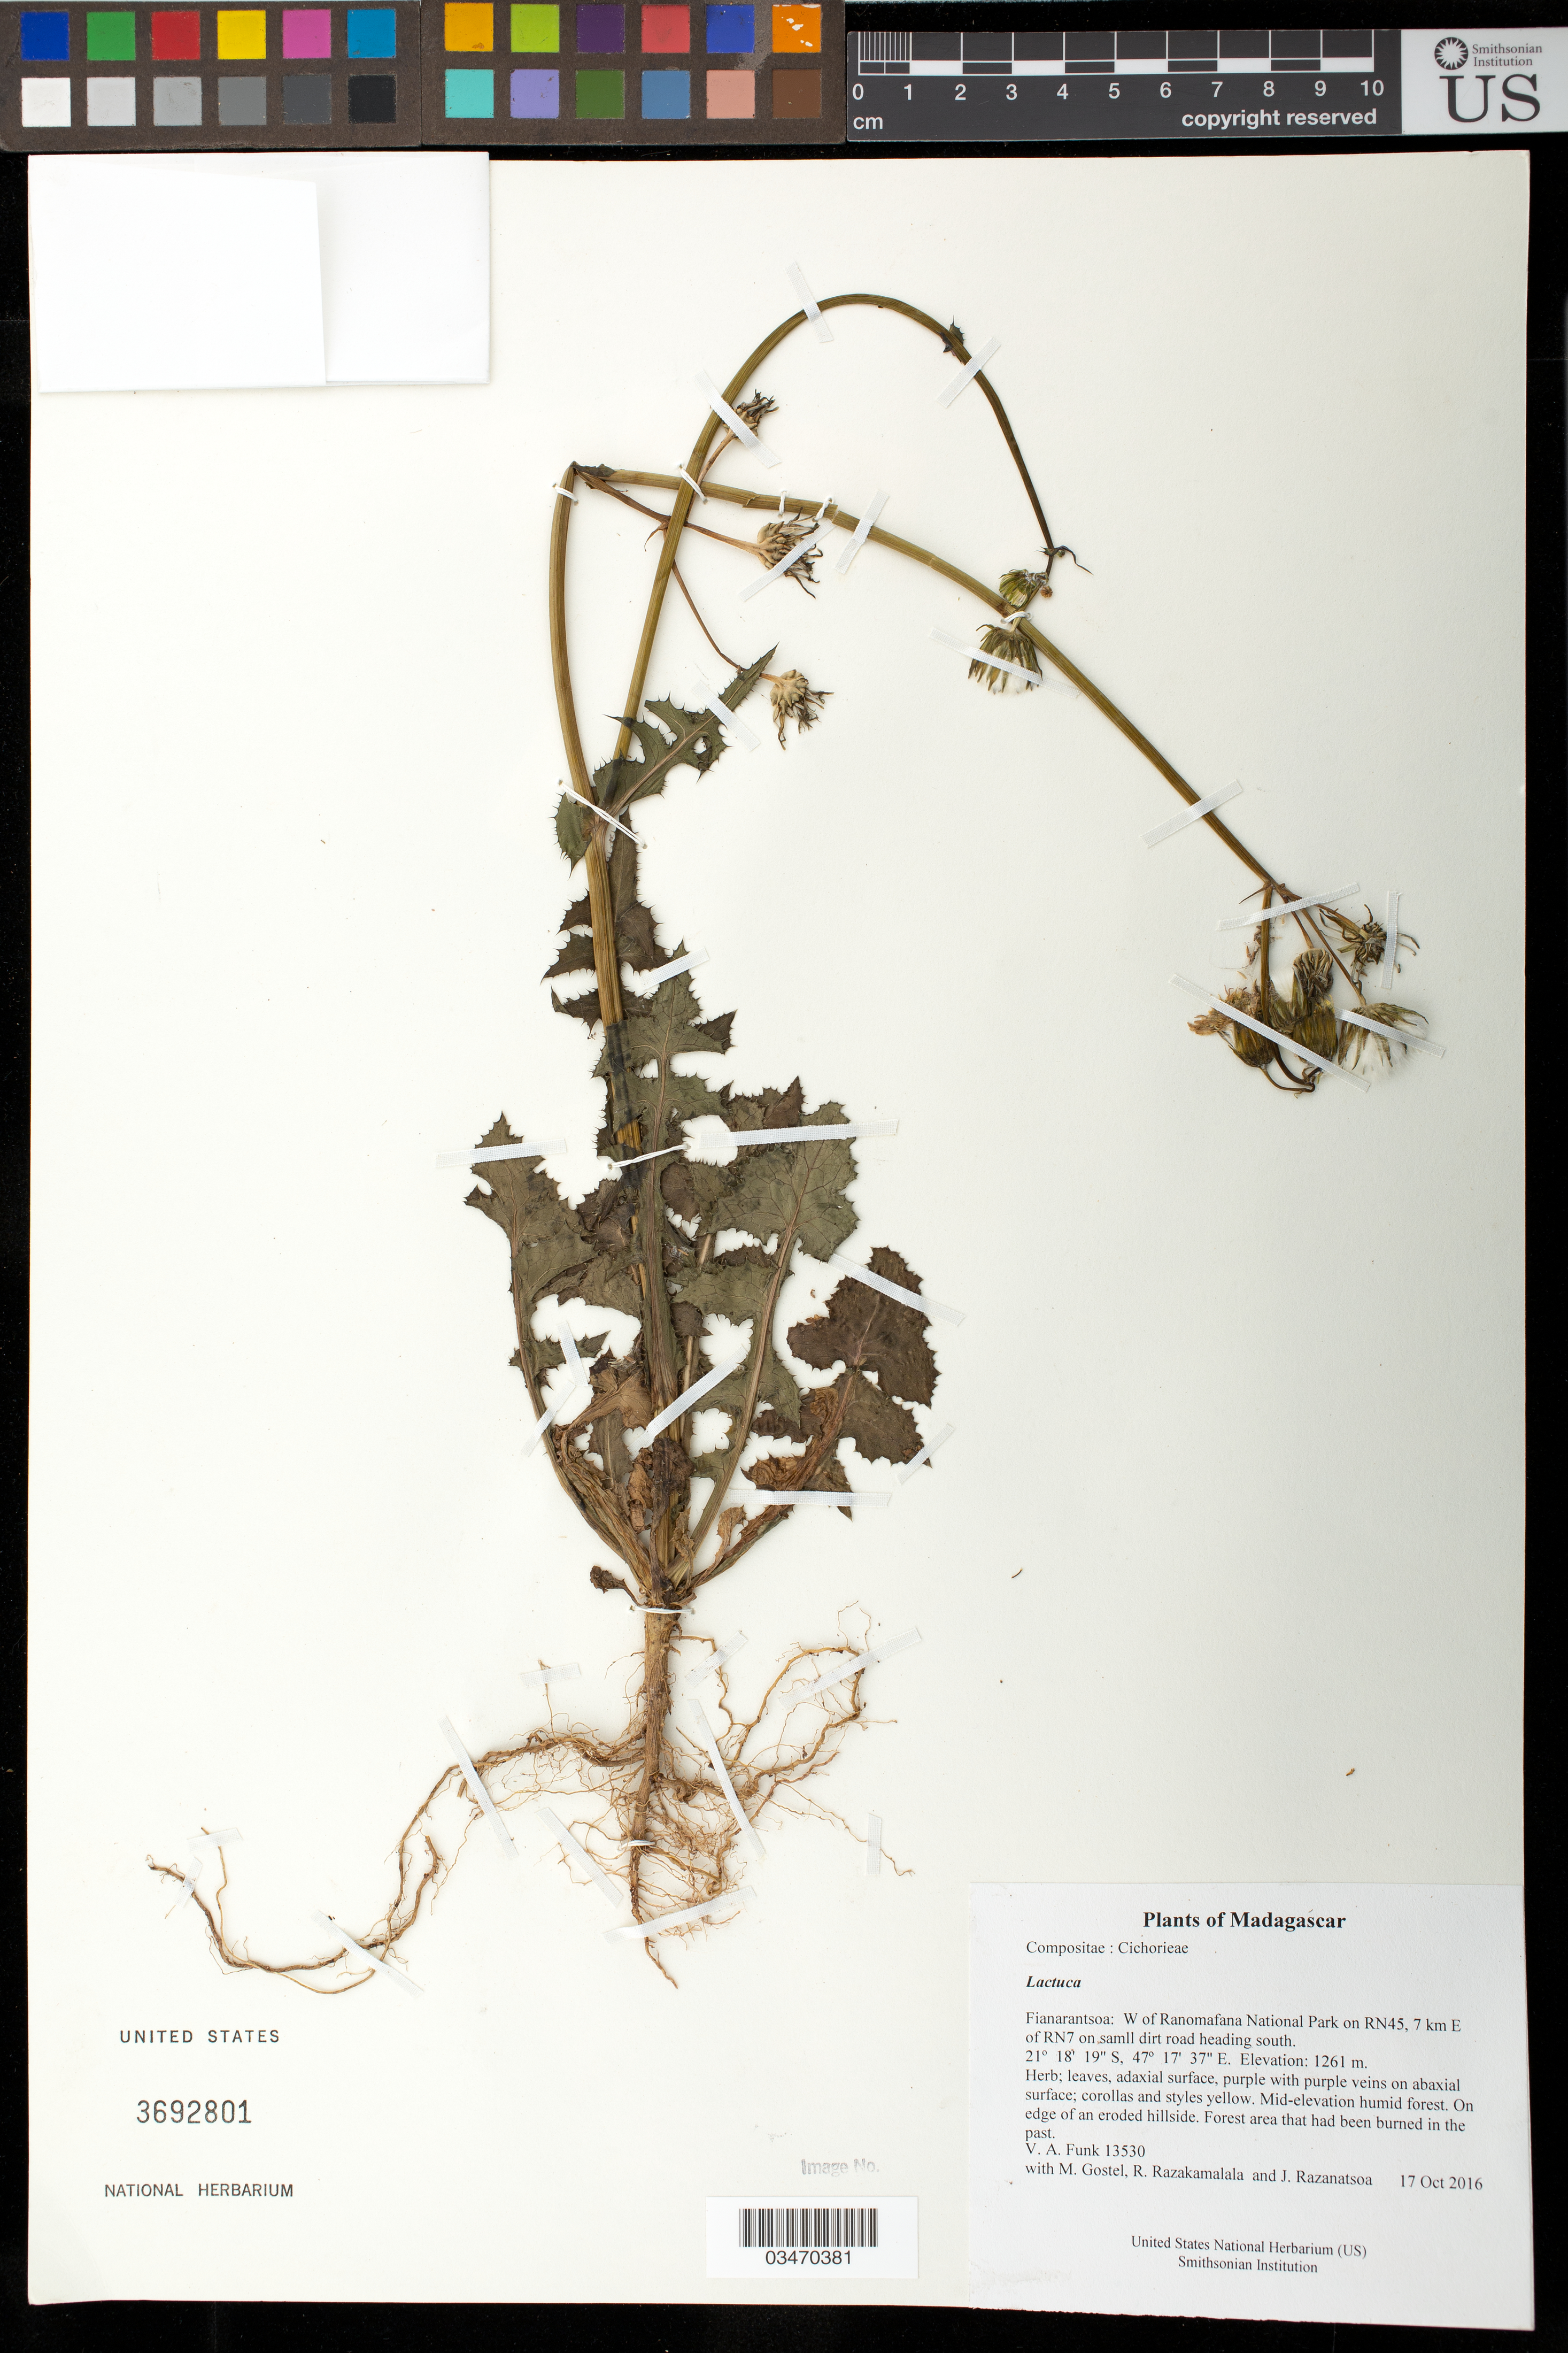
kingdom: Plantae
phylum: Tracheophyta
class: Magnoliopsida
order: Asterales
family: Asteraceae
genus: Lactuca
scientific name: Lactuca sp.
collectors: M. R. Gostel, R. Razakamalala & J. Razanatsoa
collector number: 13530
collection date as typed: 17 Oct 2016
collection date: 2016-10-17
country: Madagascar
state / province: Haute Matsiatra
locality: W of Ranomafana National Park on RN45, 7 km E of RN7 on samll dirt road heading south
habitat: Mid-elevation humid forest. On edge of an eroded hillside. Forest area that had been burned in the past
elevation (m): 1261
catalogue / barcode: US 3692801